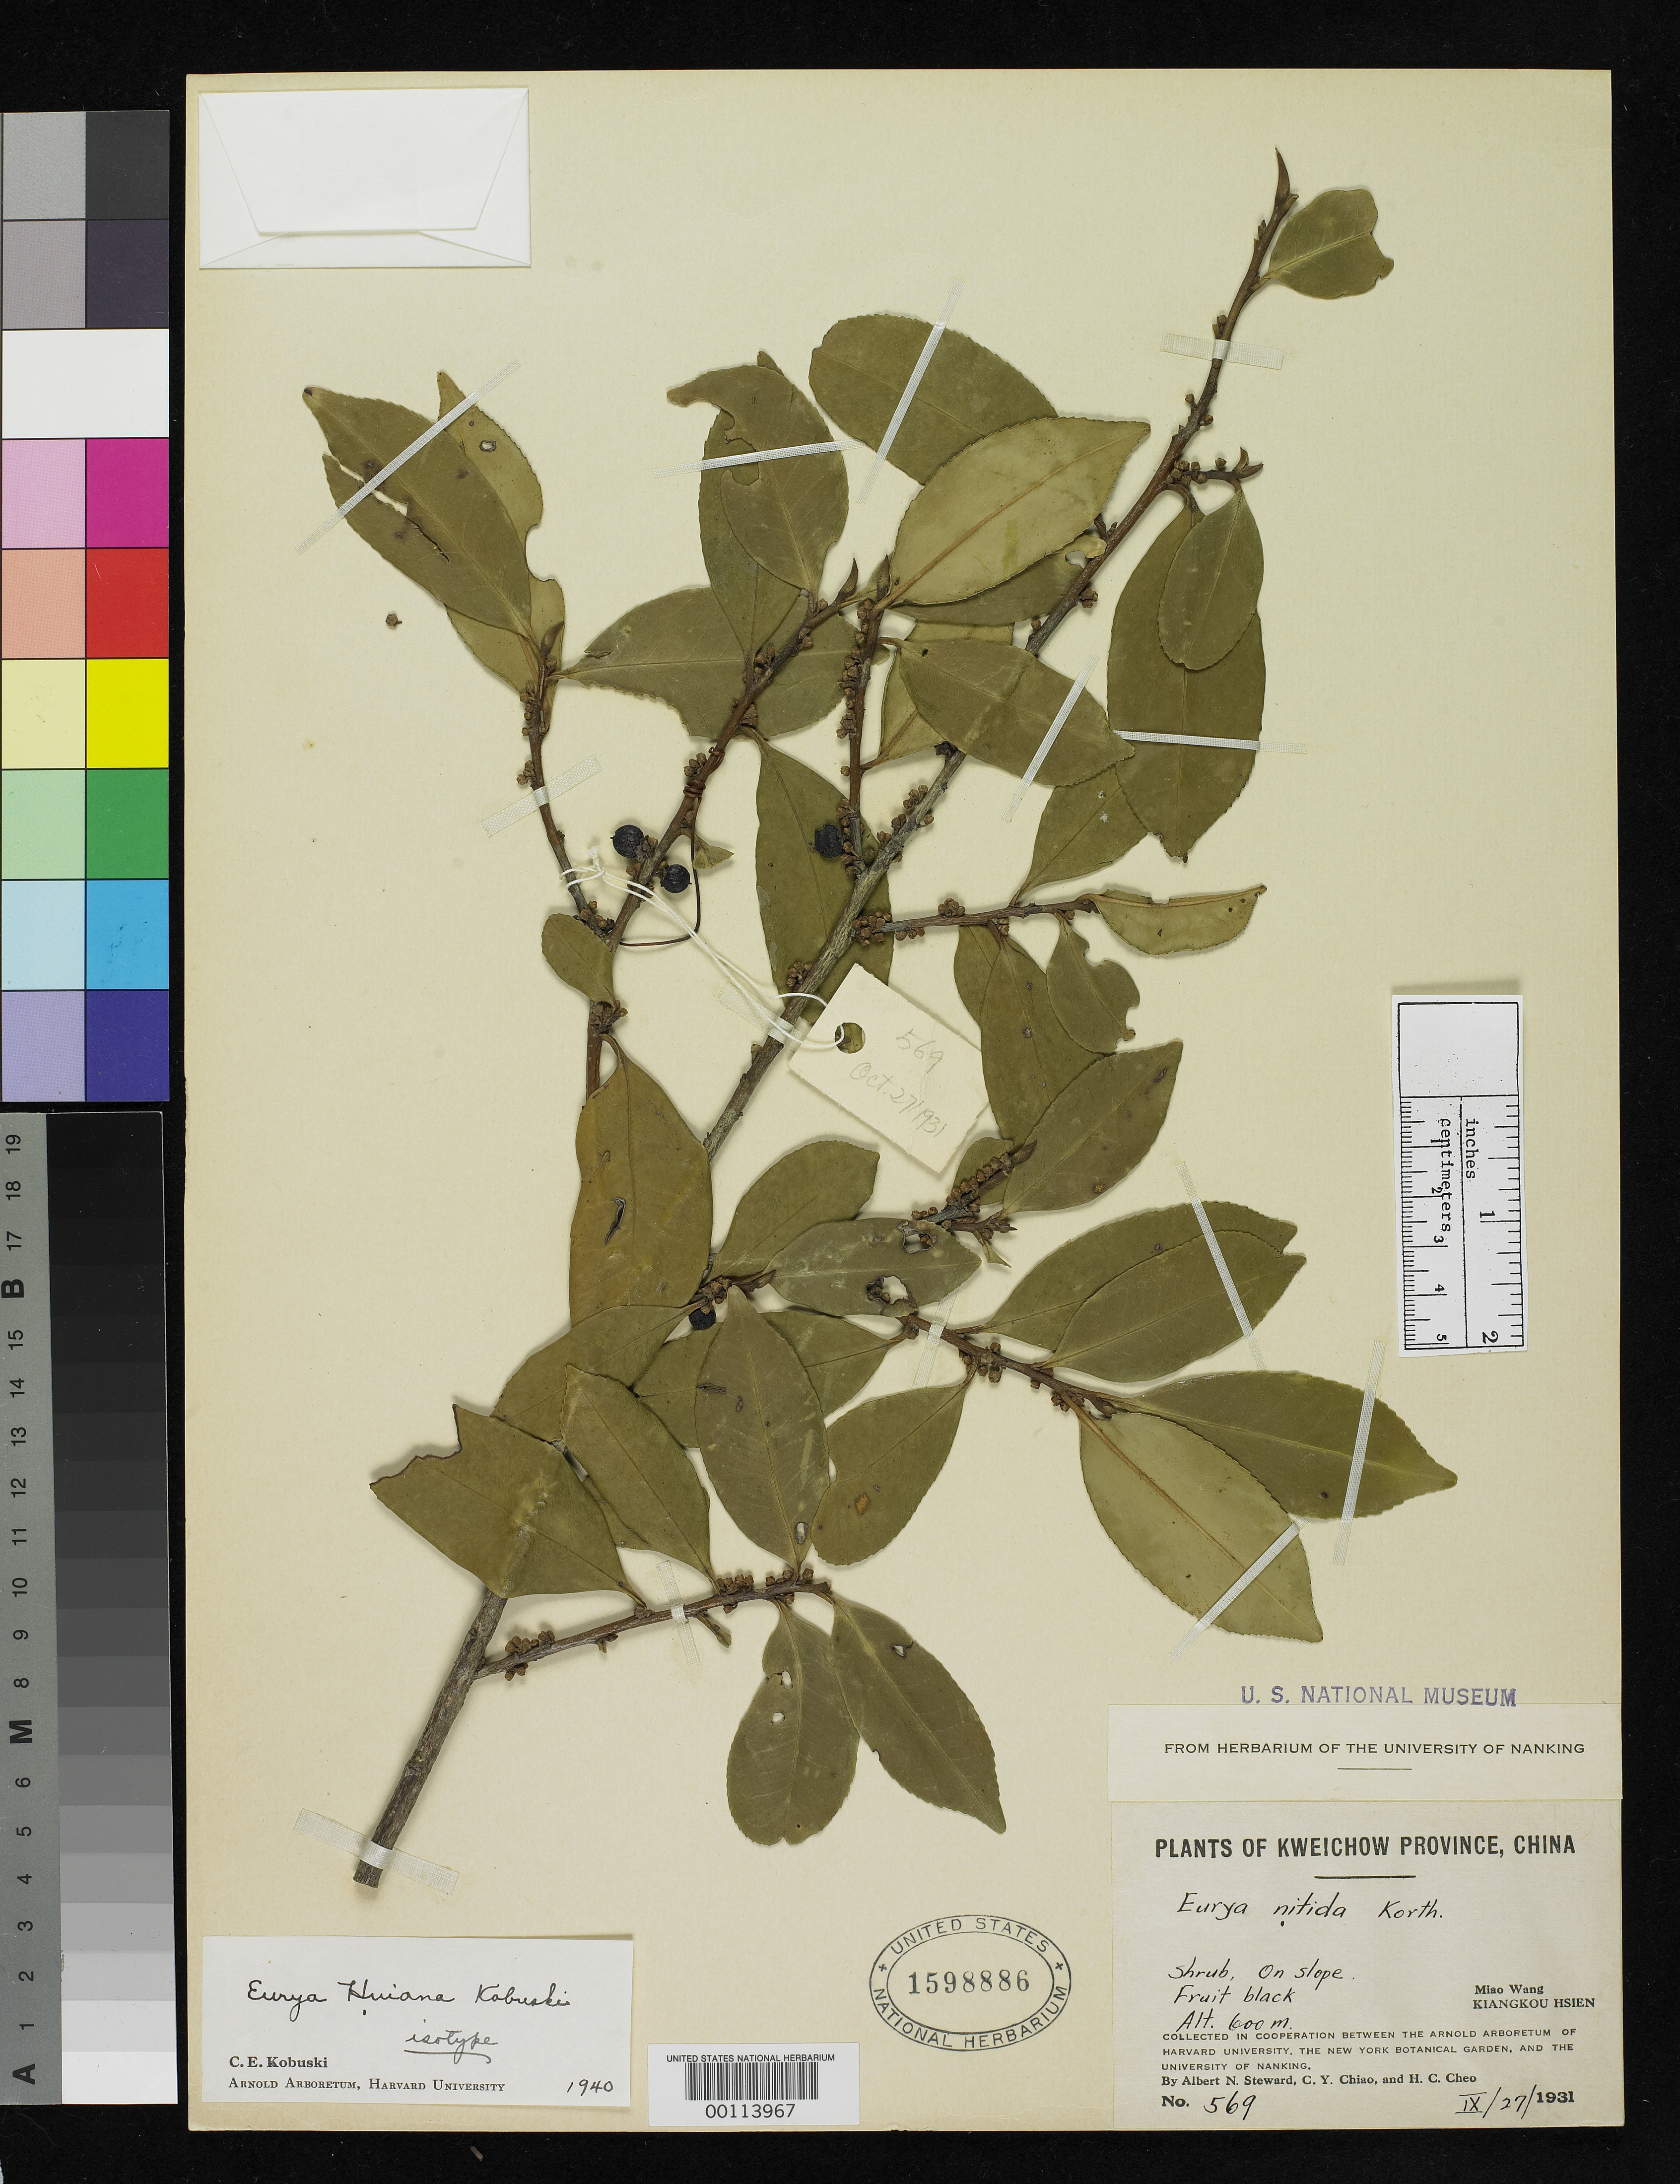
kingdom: Plantae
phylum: Tracheophyta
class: Magnoliopsida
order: Ericales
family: Pentaphylacaceae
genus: Eurya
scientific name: Eurya huiana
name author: Kobuski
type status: Isotype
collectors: A. N. Steward, C. Y. Chiao & H. Cheo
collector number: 569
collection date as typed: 27 Sep 1931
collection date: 1931-09-27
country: China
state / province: Guizhou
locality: Kweichow Province, Miao Wang, Kiangkou Hsien.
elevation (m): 600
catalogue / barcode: US 1598886